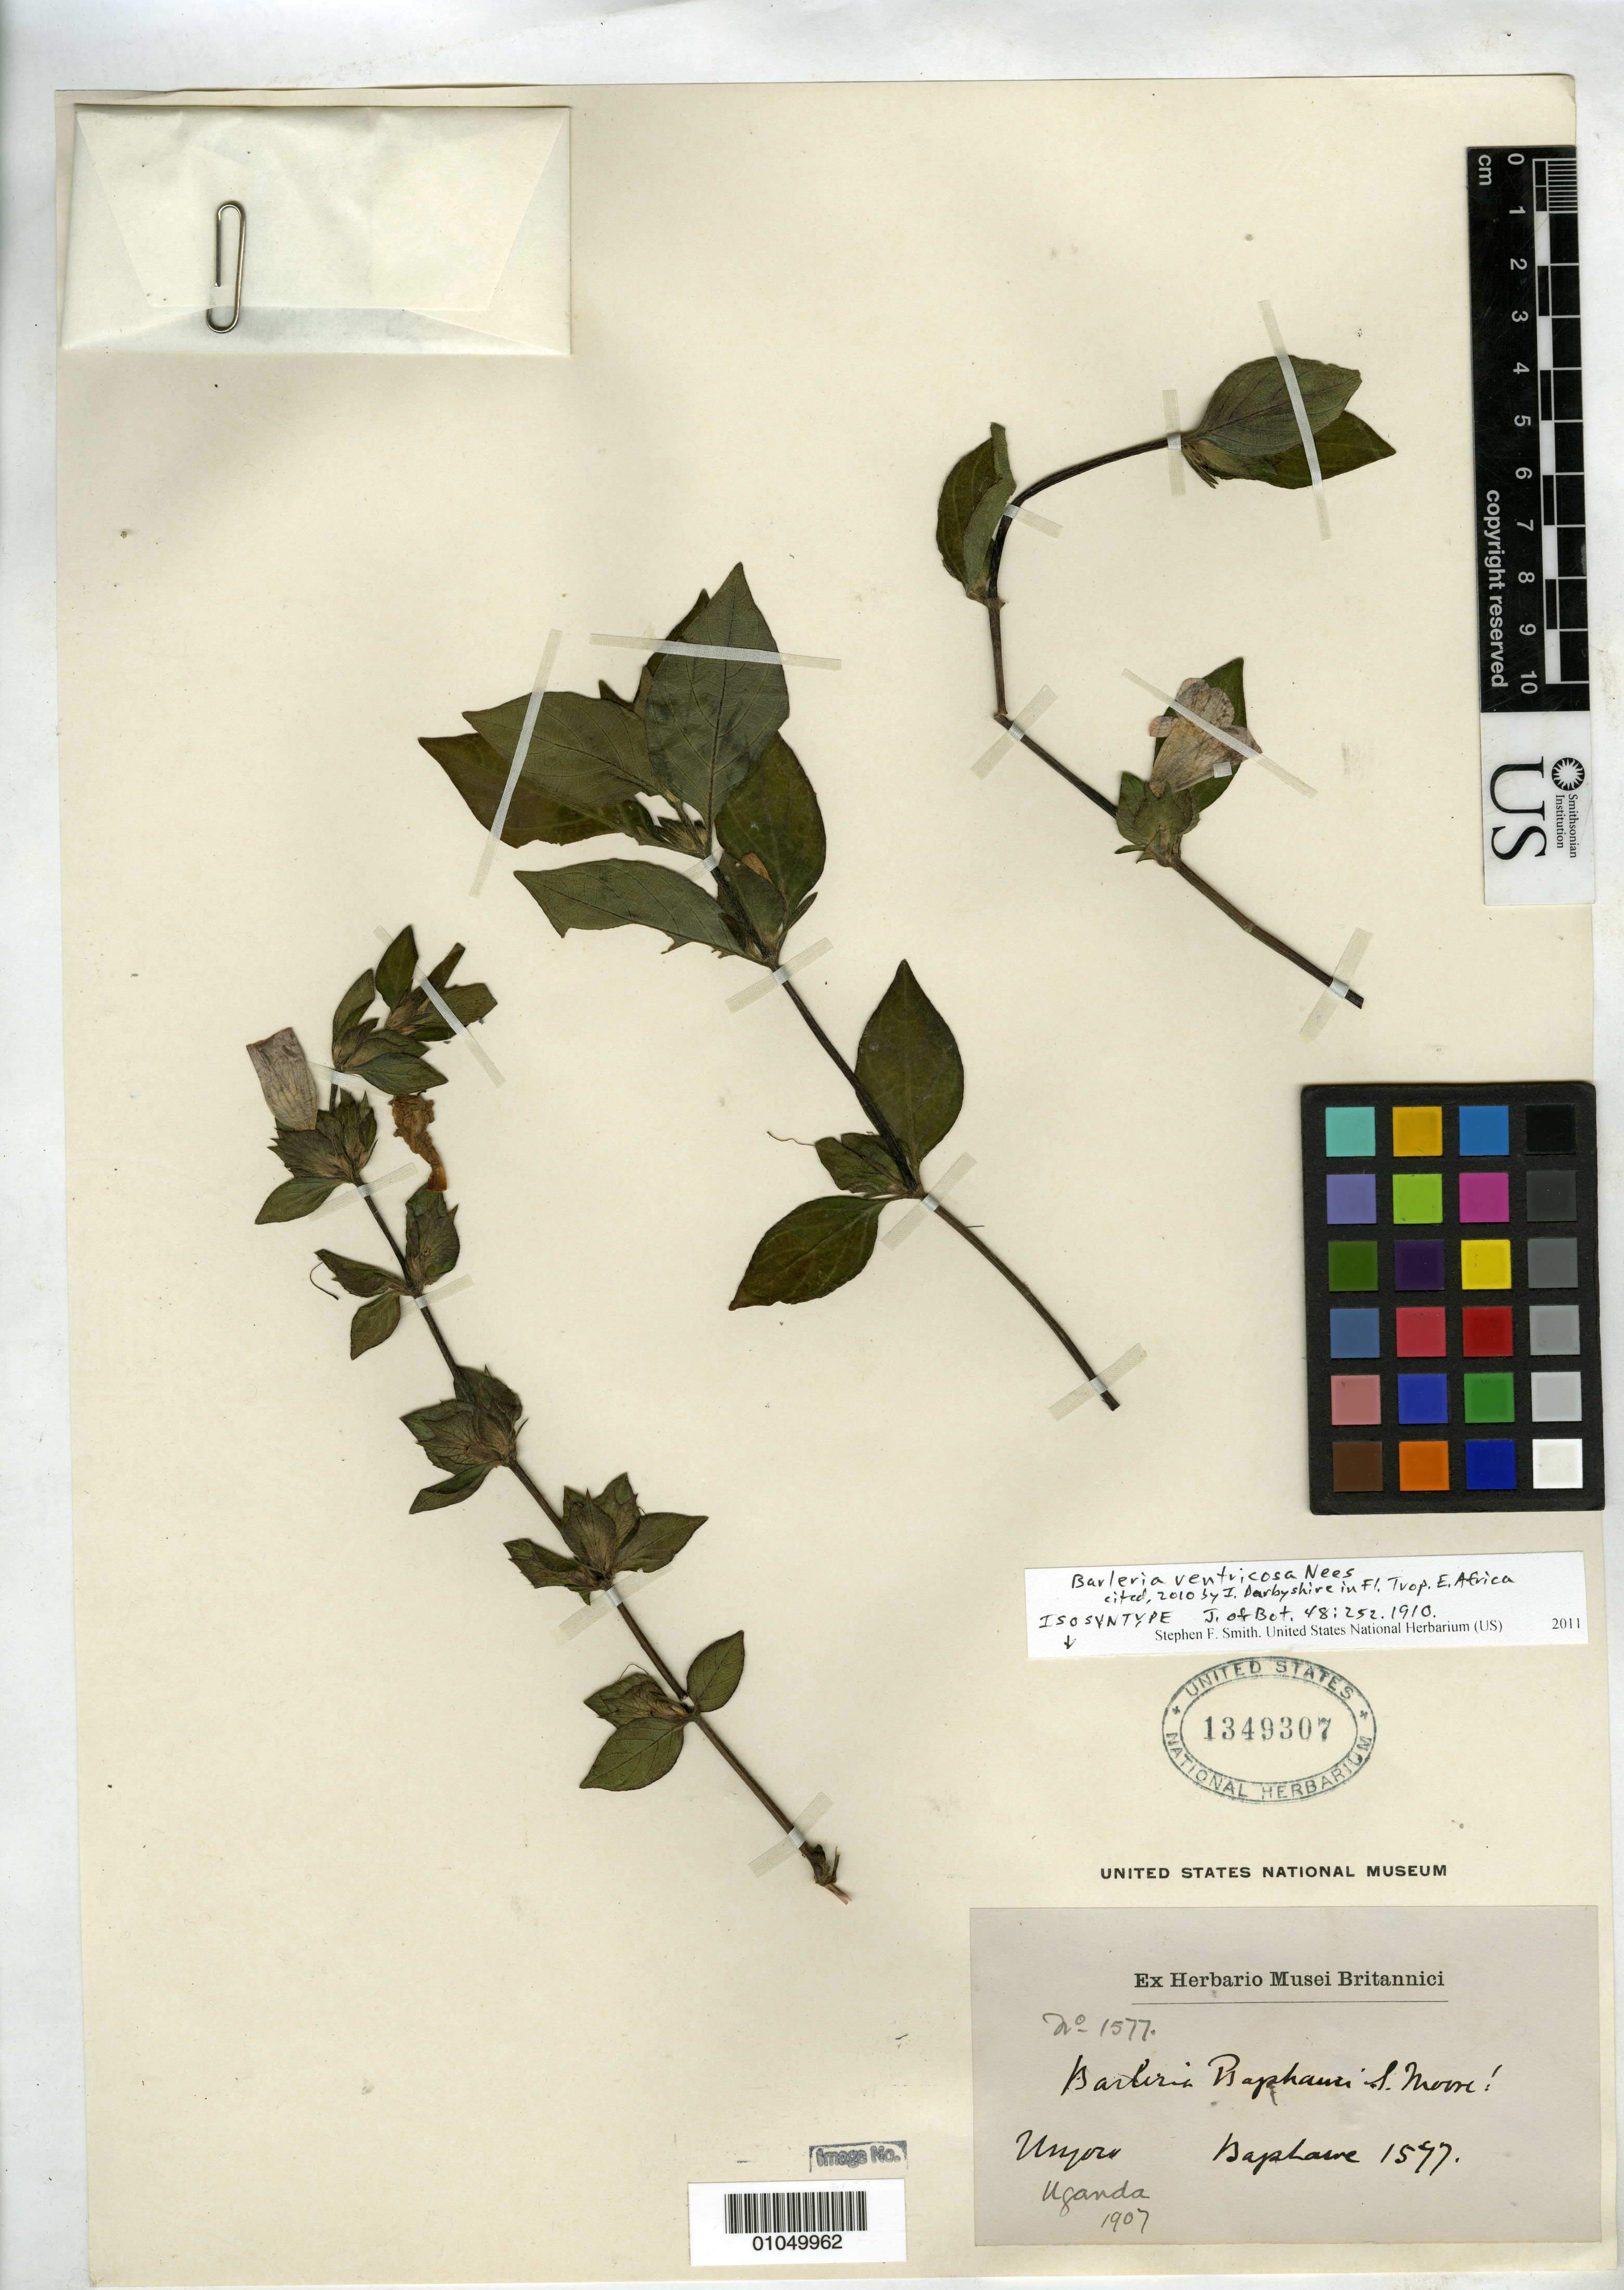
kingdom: Plantae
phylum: Tracheophyta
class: Magnoliopsida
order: Lamiales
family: Acanthaceae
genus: Barleria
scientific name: Barleria bagshawei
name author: S. Moore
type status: Isosyntype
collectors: A. Bagshawe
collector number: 1577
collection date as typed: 1907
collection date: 1907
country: Uganda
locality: Unyoro.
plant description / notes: Currently accepted name as cited by I. Darbyshire in Fl. Trop. E. Africa (2010).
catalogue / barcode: US 1349307